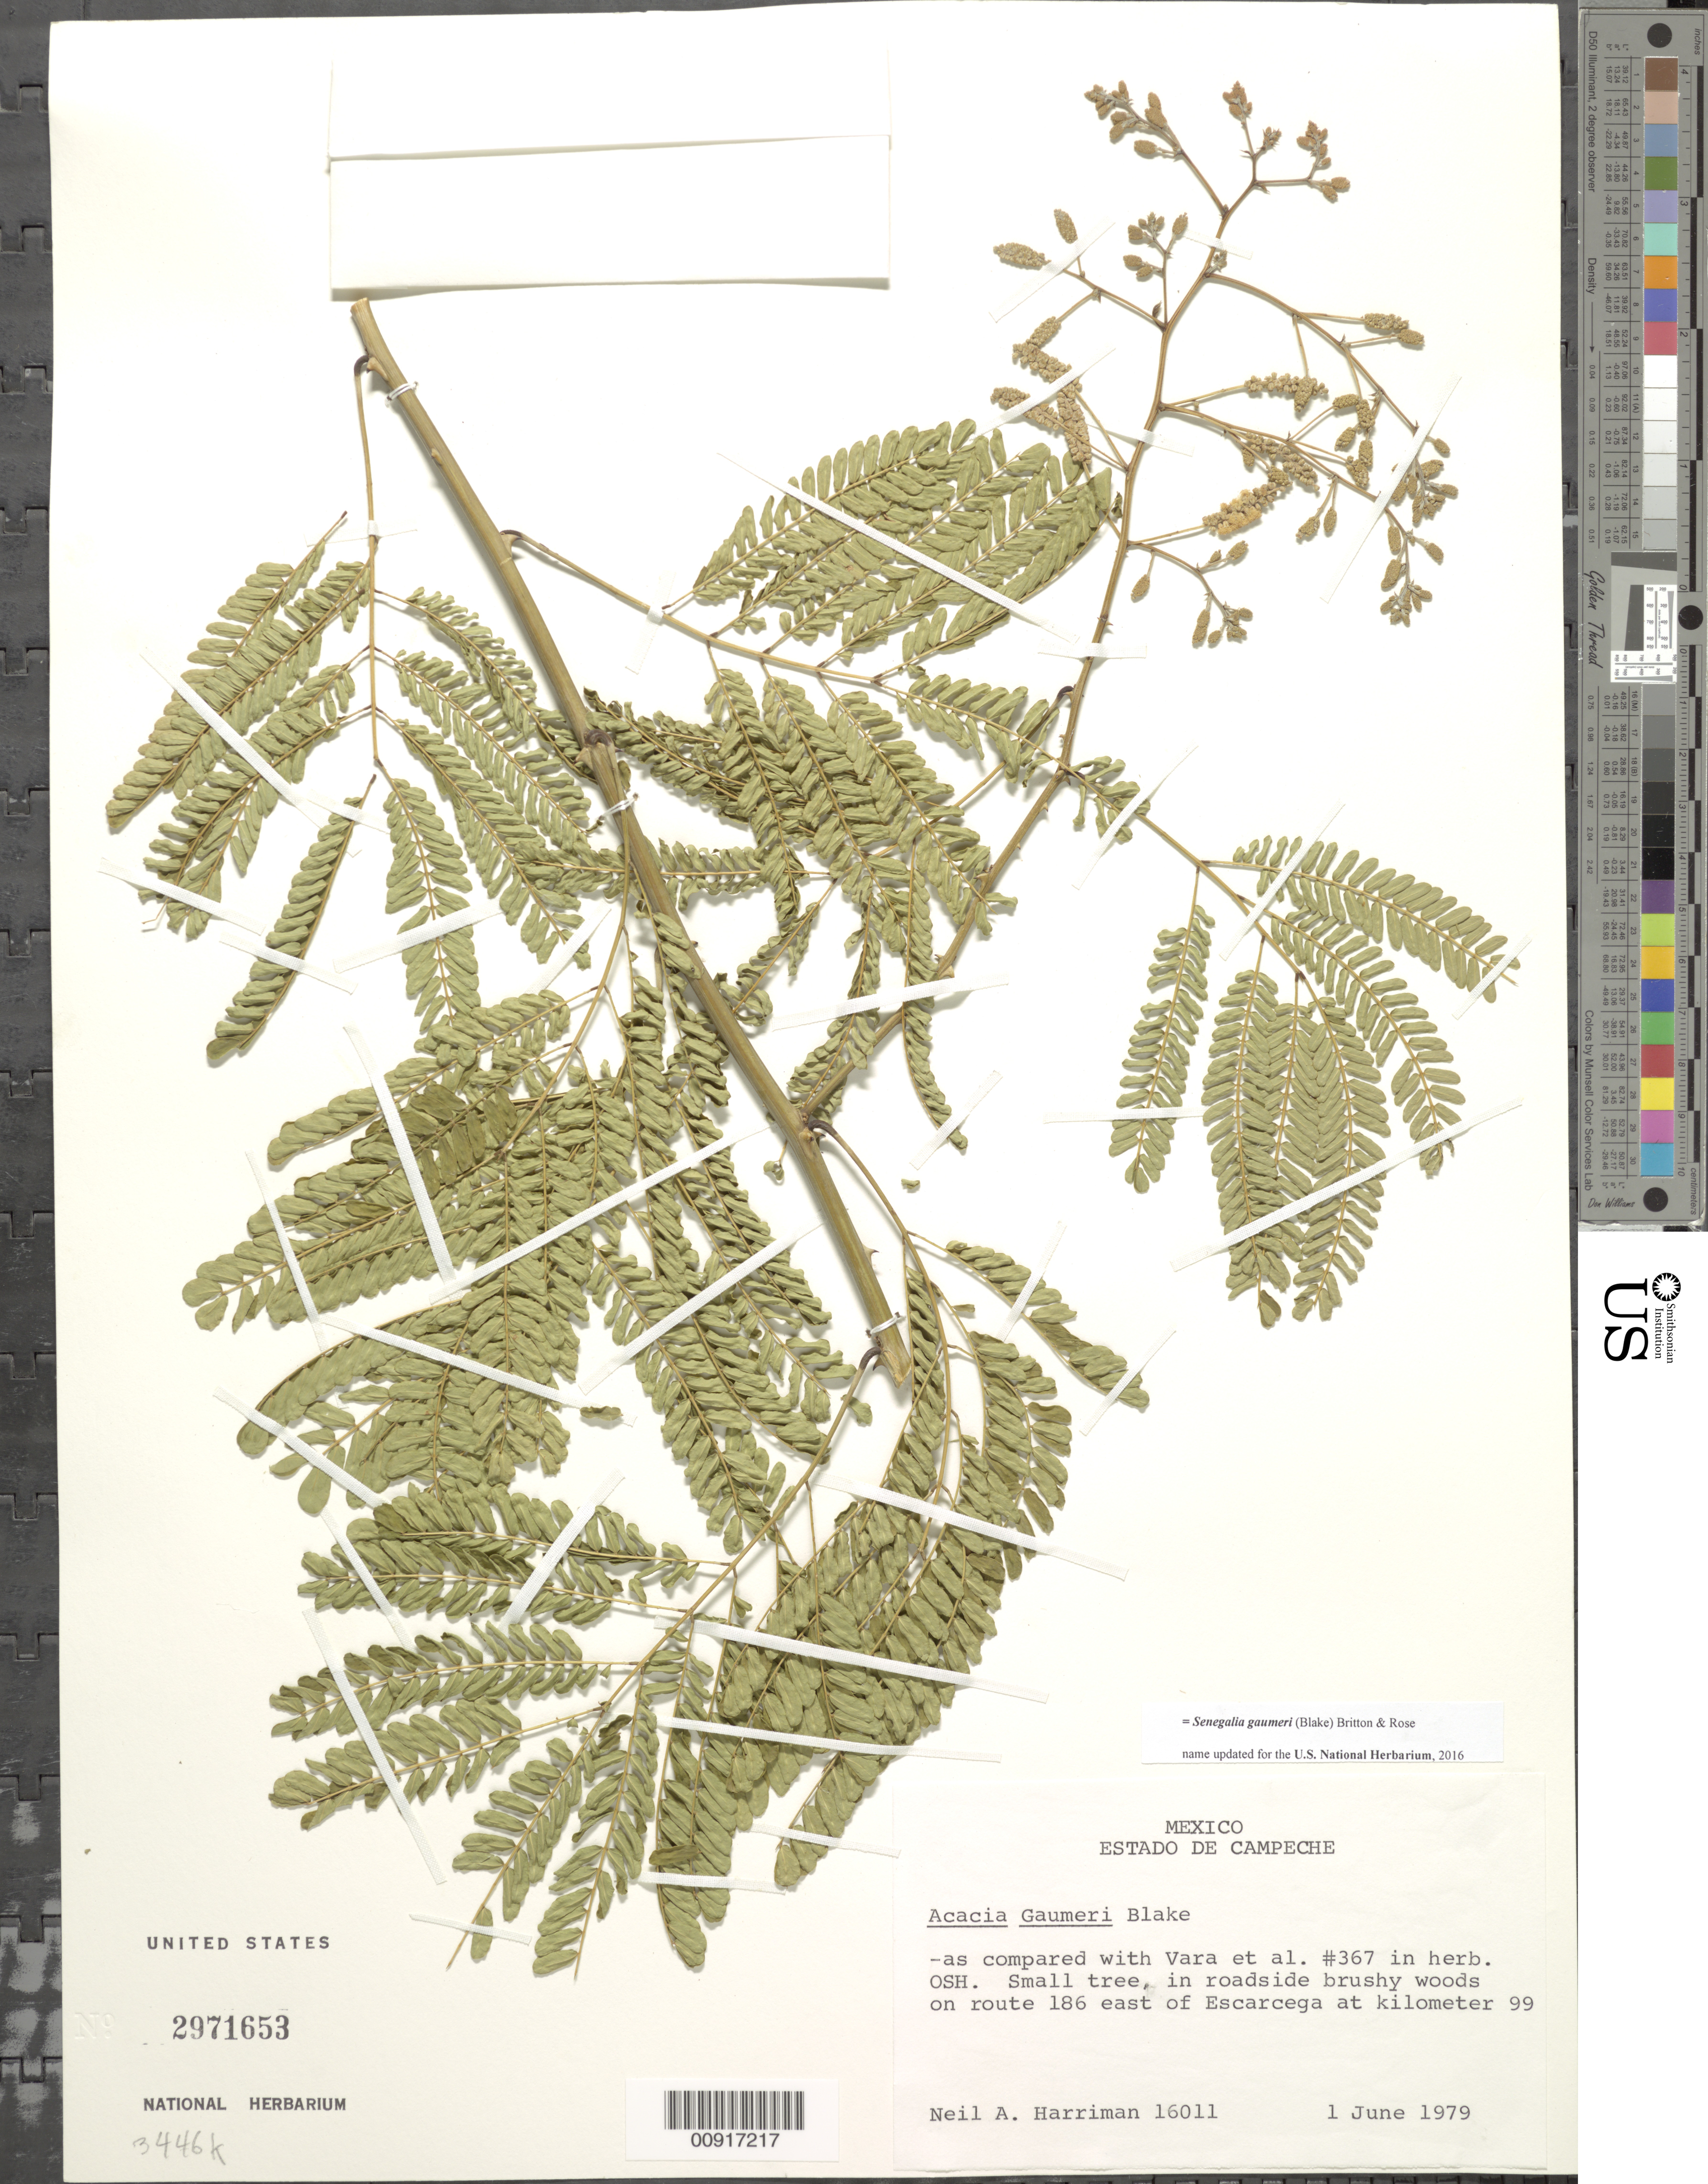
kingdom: Plantae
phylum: Tracheophyta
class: Magnoliopsida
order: Fabales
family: Fabaceae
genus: Senegalia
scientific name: Senegalia gaumeri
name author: (S.F. Blake) Britton & Rose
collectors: N. A. Harriman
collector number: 16011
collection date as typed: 01 Jun 1979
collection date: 1979-06-01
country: Mexico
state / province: Campeche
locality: On route 186 east of Escarcega at kilometer 99.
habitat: In roadside brushy woods.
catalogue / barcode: US 2971653